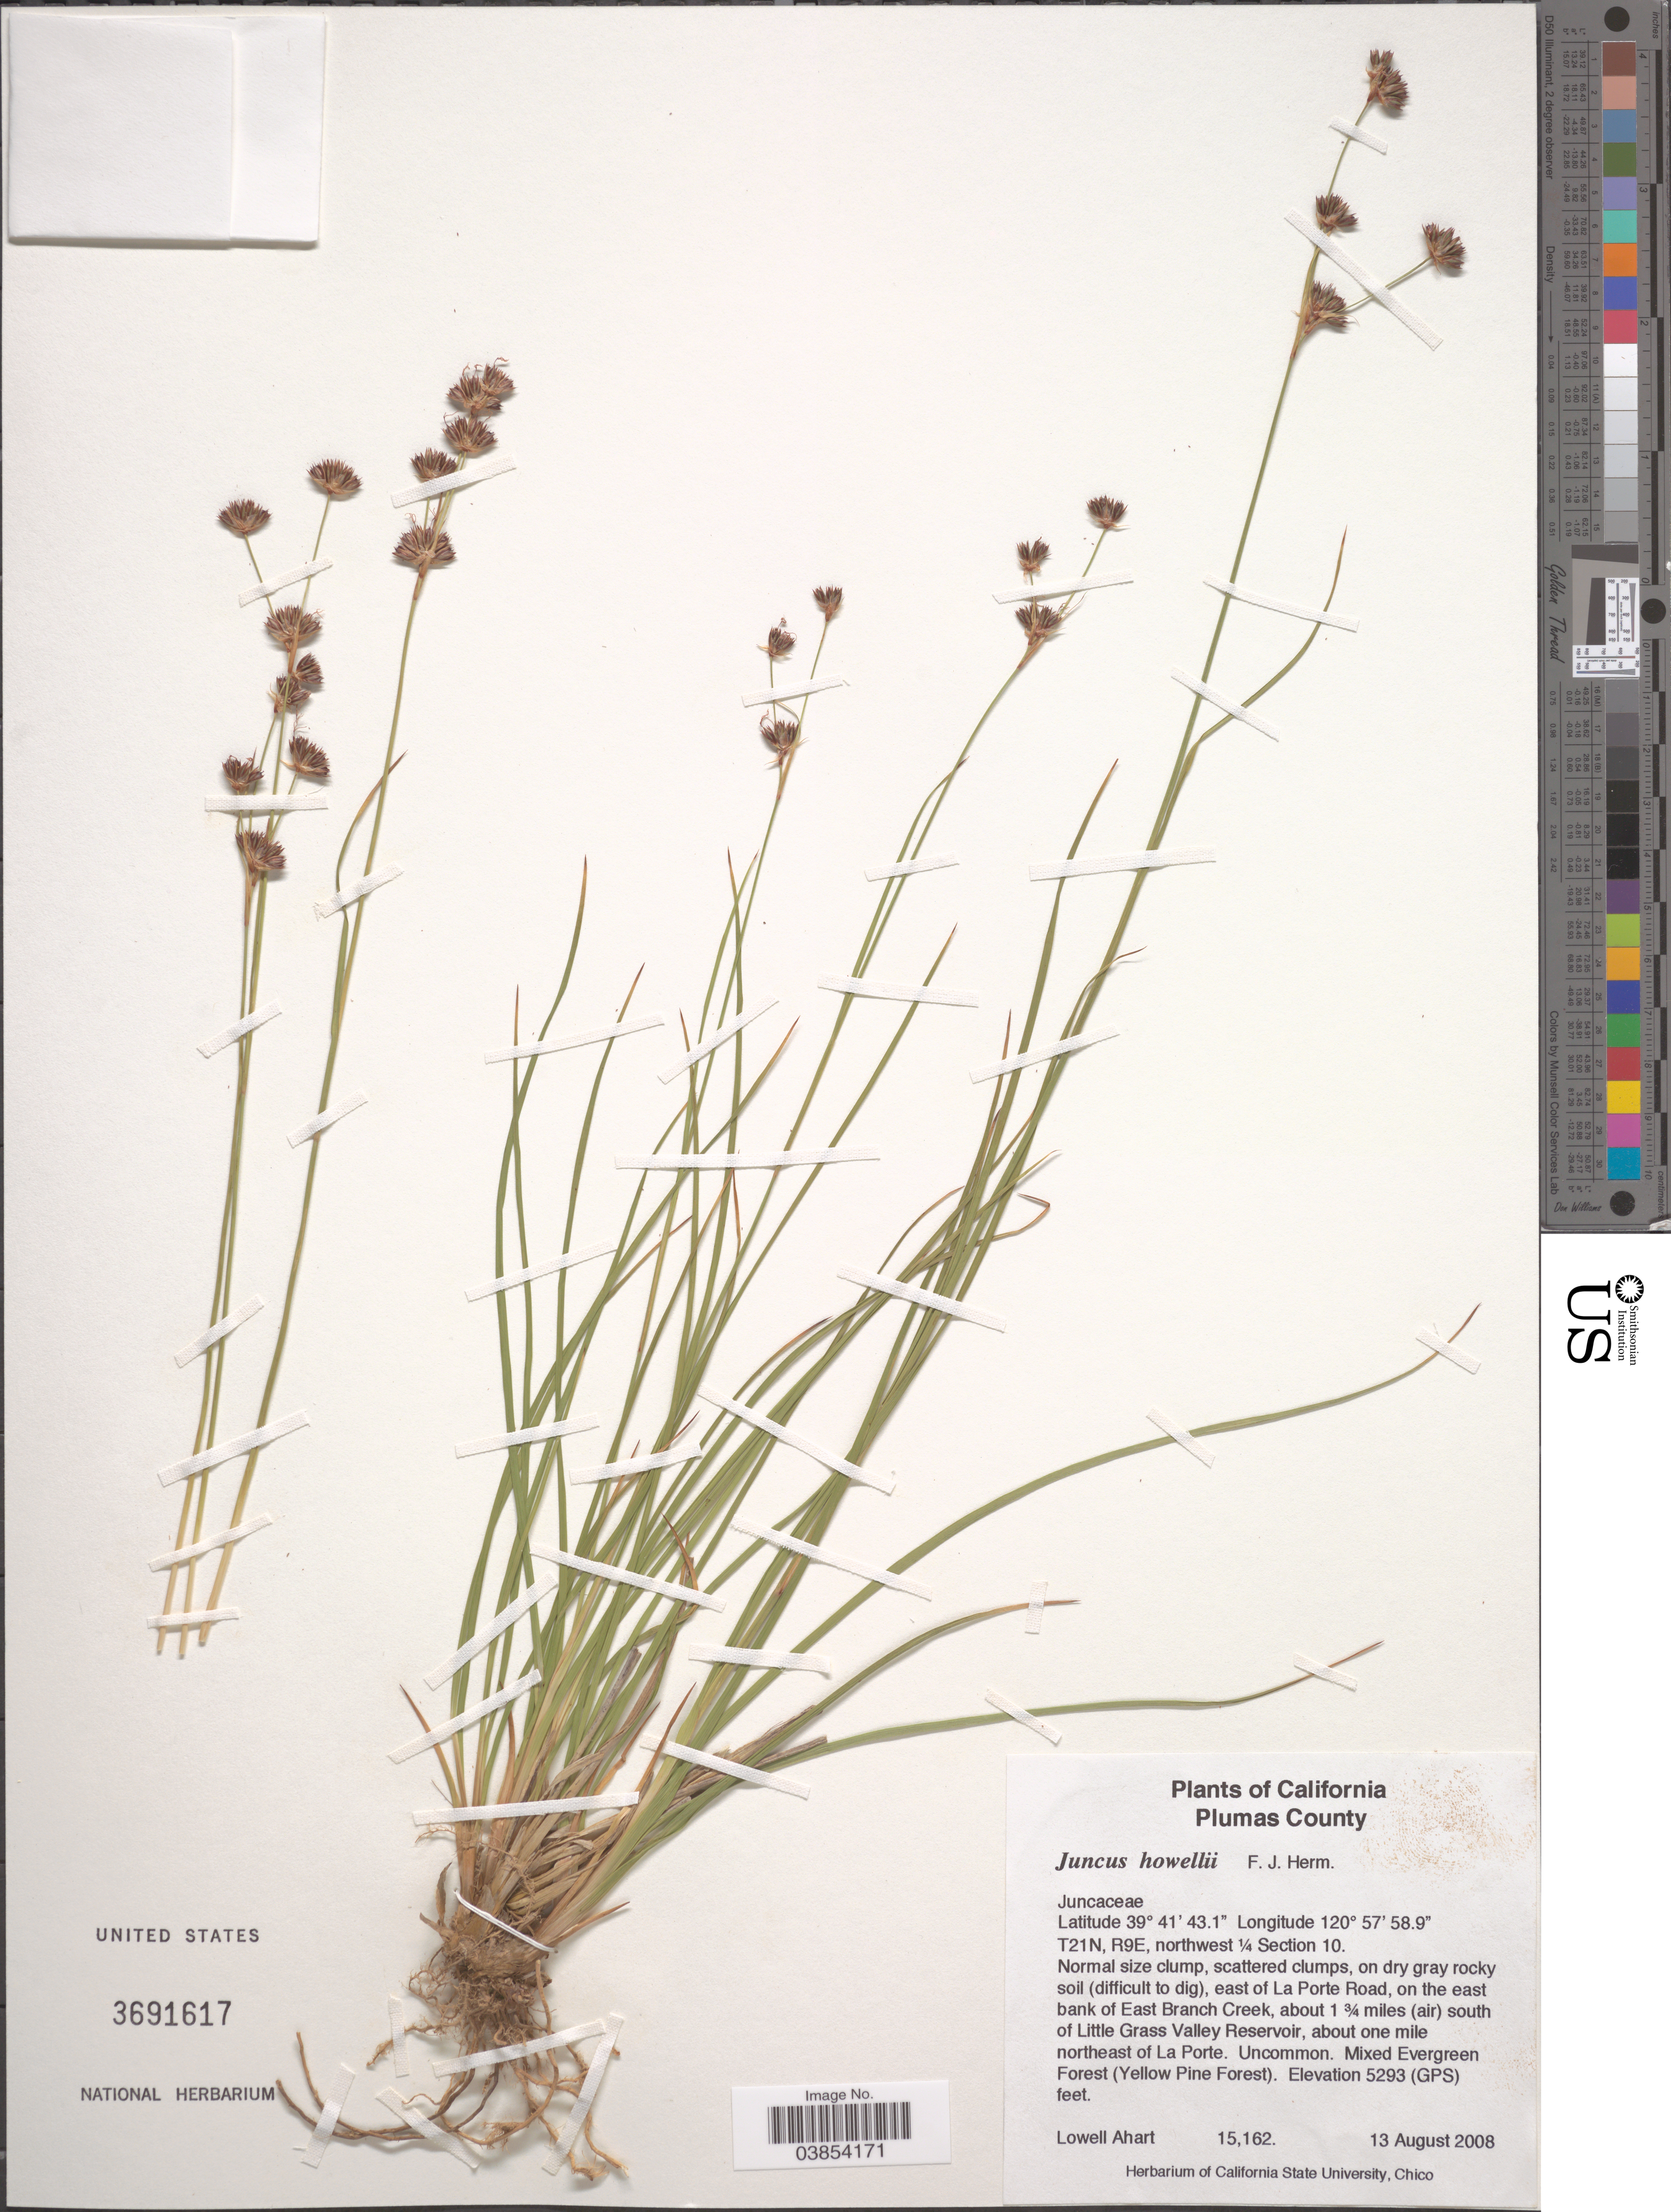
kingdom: Plantae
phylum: Tracheophyta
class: Liliopsida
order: Poales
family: Juncaceae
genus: Juncus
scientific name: Juncus howellii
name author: F.J. Herm.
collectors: L. Ahart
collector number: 15162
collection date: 2008-08-13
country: United States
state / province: California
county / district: Plumas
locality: Plumas County. T21N, R9E, northwest ¼ Section 10. East of La Porte Road, on the east bank of East Branch Creek, about 1 ¾ miles (air) south of Little Grass Valley Reservoir, about one mile norhteast of La Porte. Mixed Evergreen Forest (Yellow Pine Forest).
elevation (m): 1613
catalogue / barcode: US 3691617